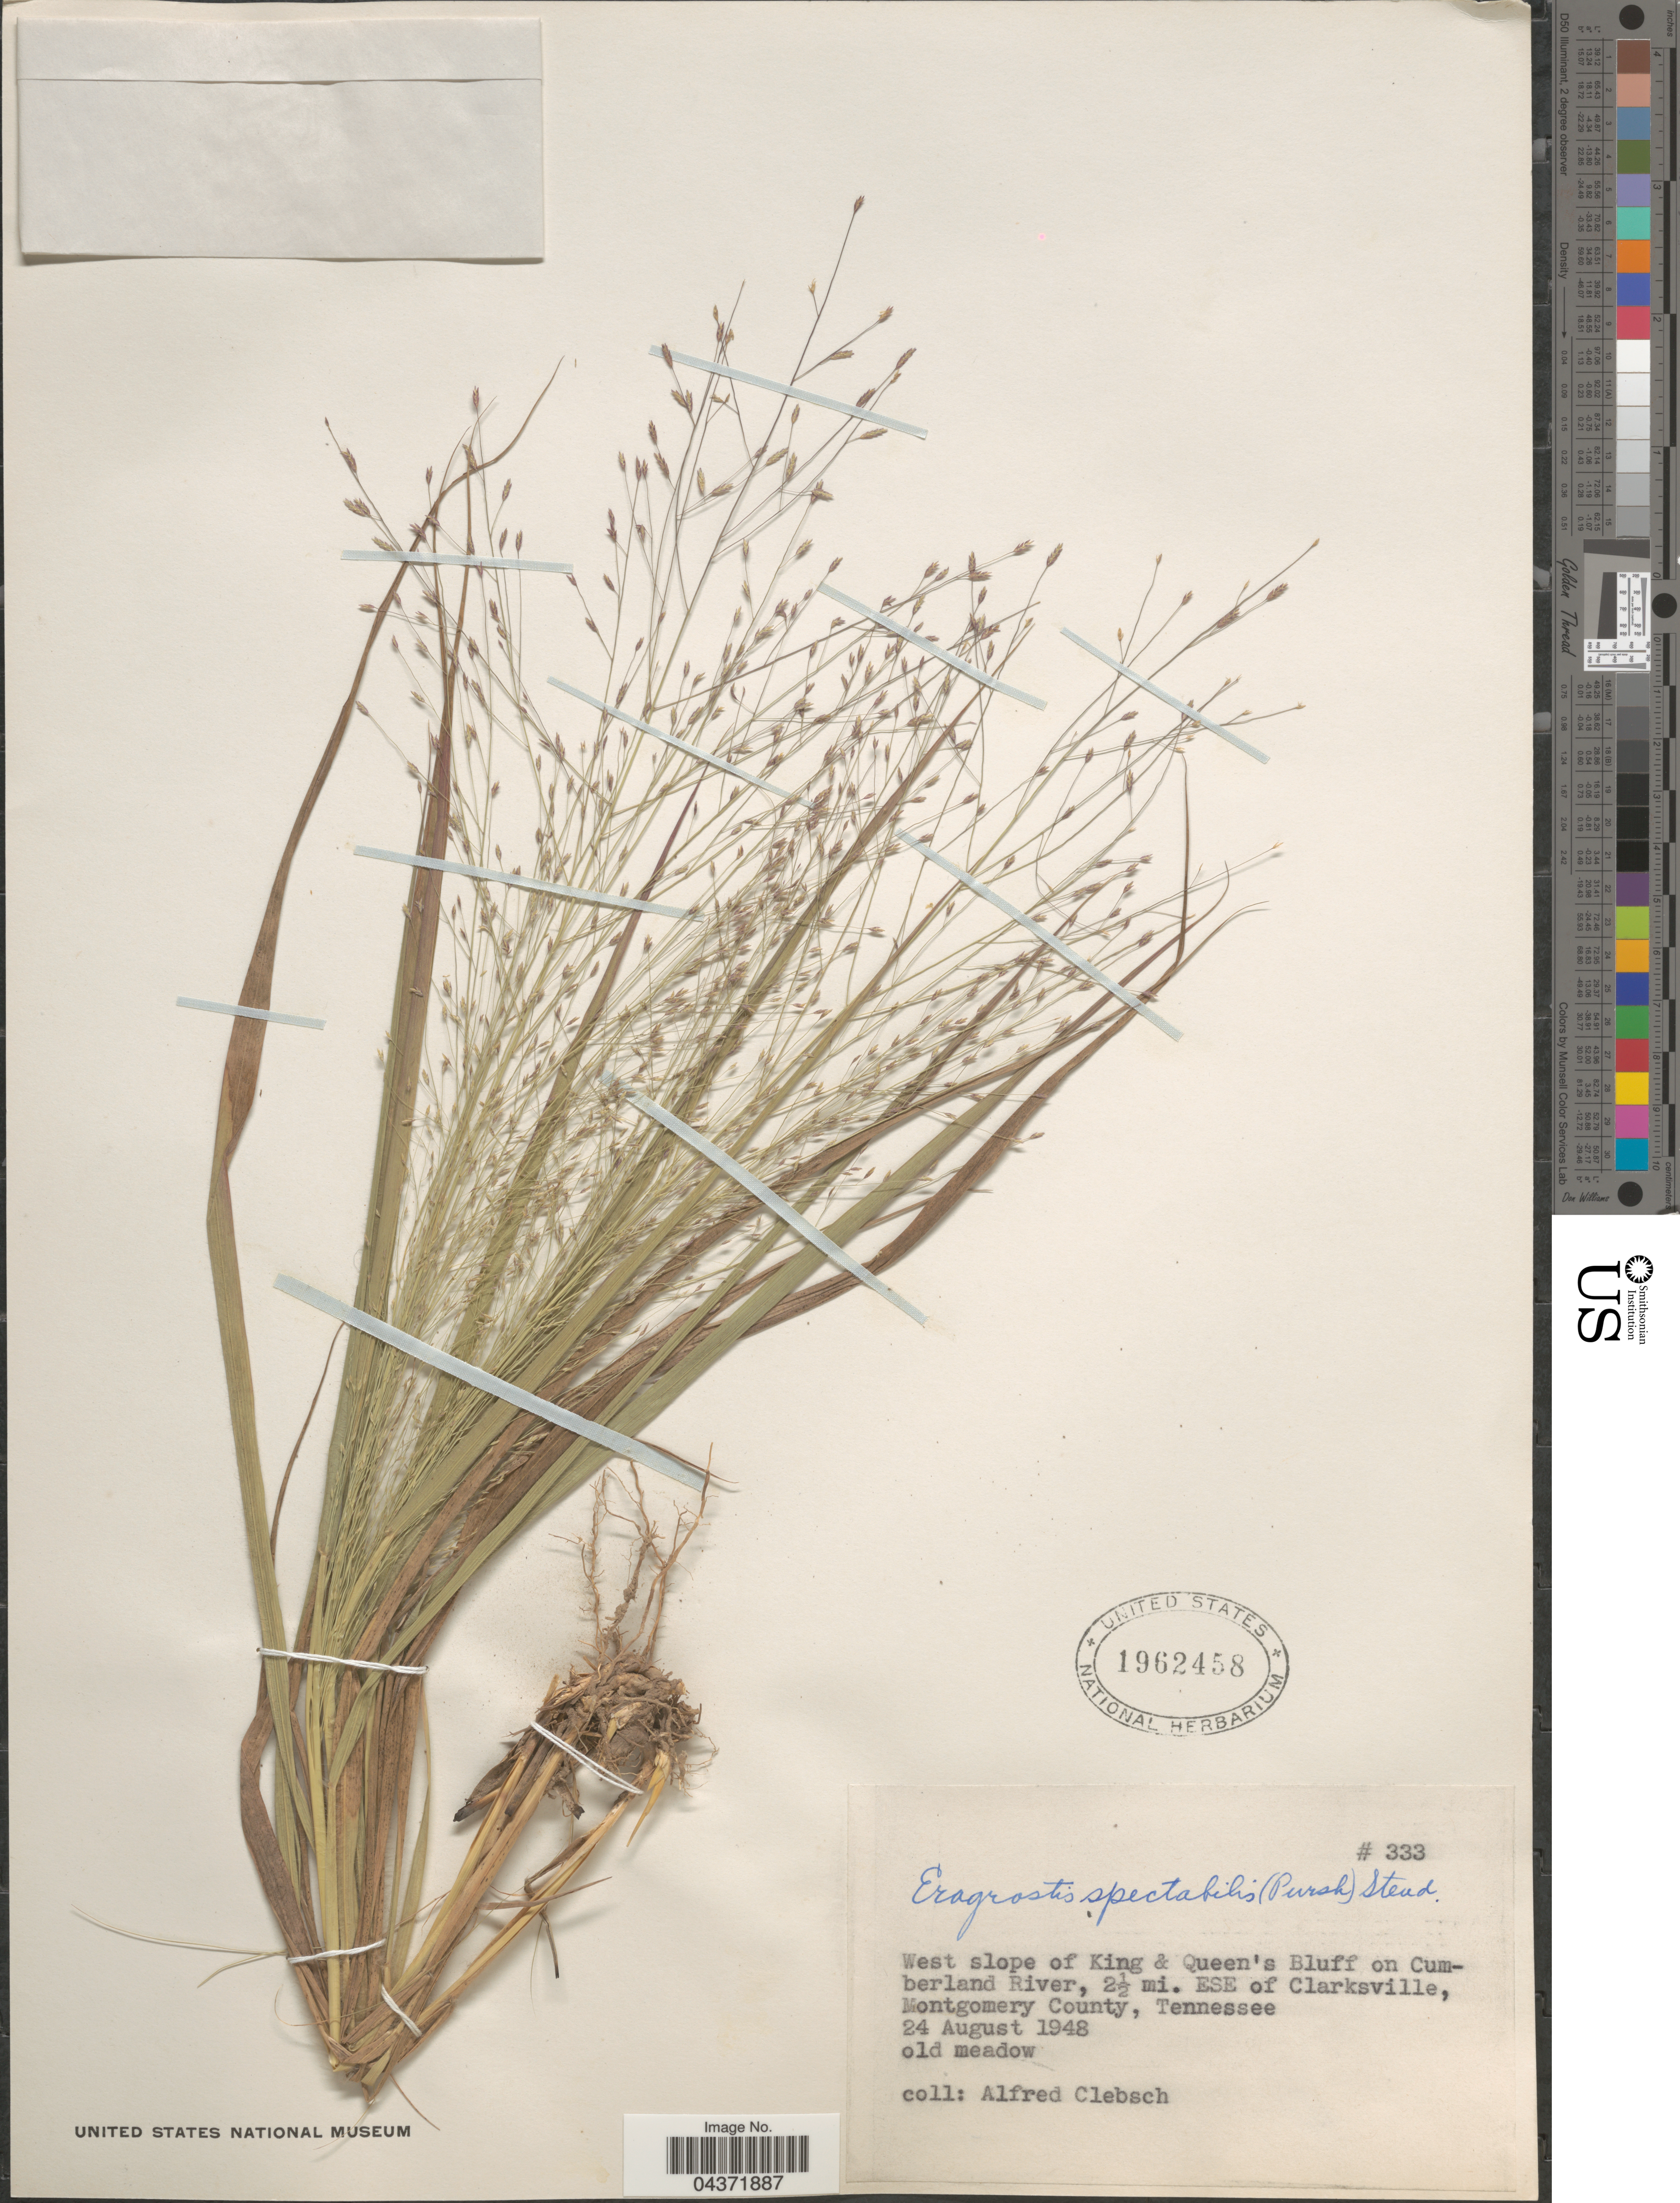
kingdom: Plantae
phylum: Tracheophyta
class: Liliopsida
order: Poales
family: Poaceae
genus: Eragrostis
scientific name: Eragrostis spectabilis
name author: (Pursh) Steud.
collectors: A. Clebsch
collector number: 333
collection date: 1948-08-24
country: United States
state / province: Tennessee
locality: West slope of King & Queen's Bluff on Cumberland River, 2½ mi. ESE of Clarksville, Montgomery County.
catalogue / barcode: US 1962458